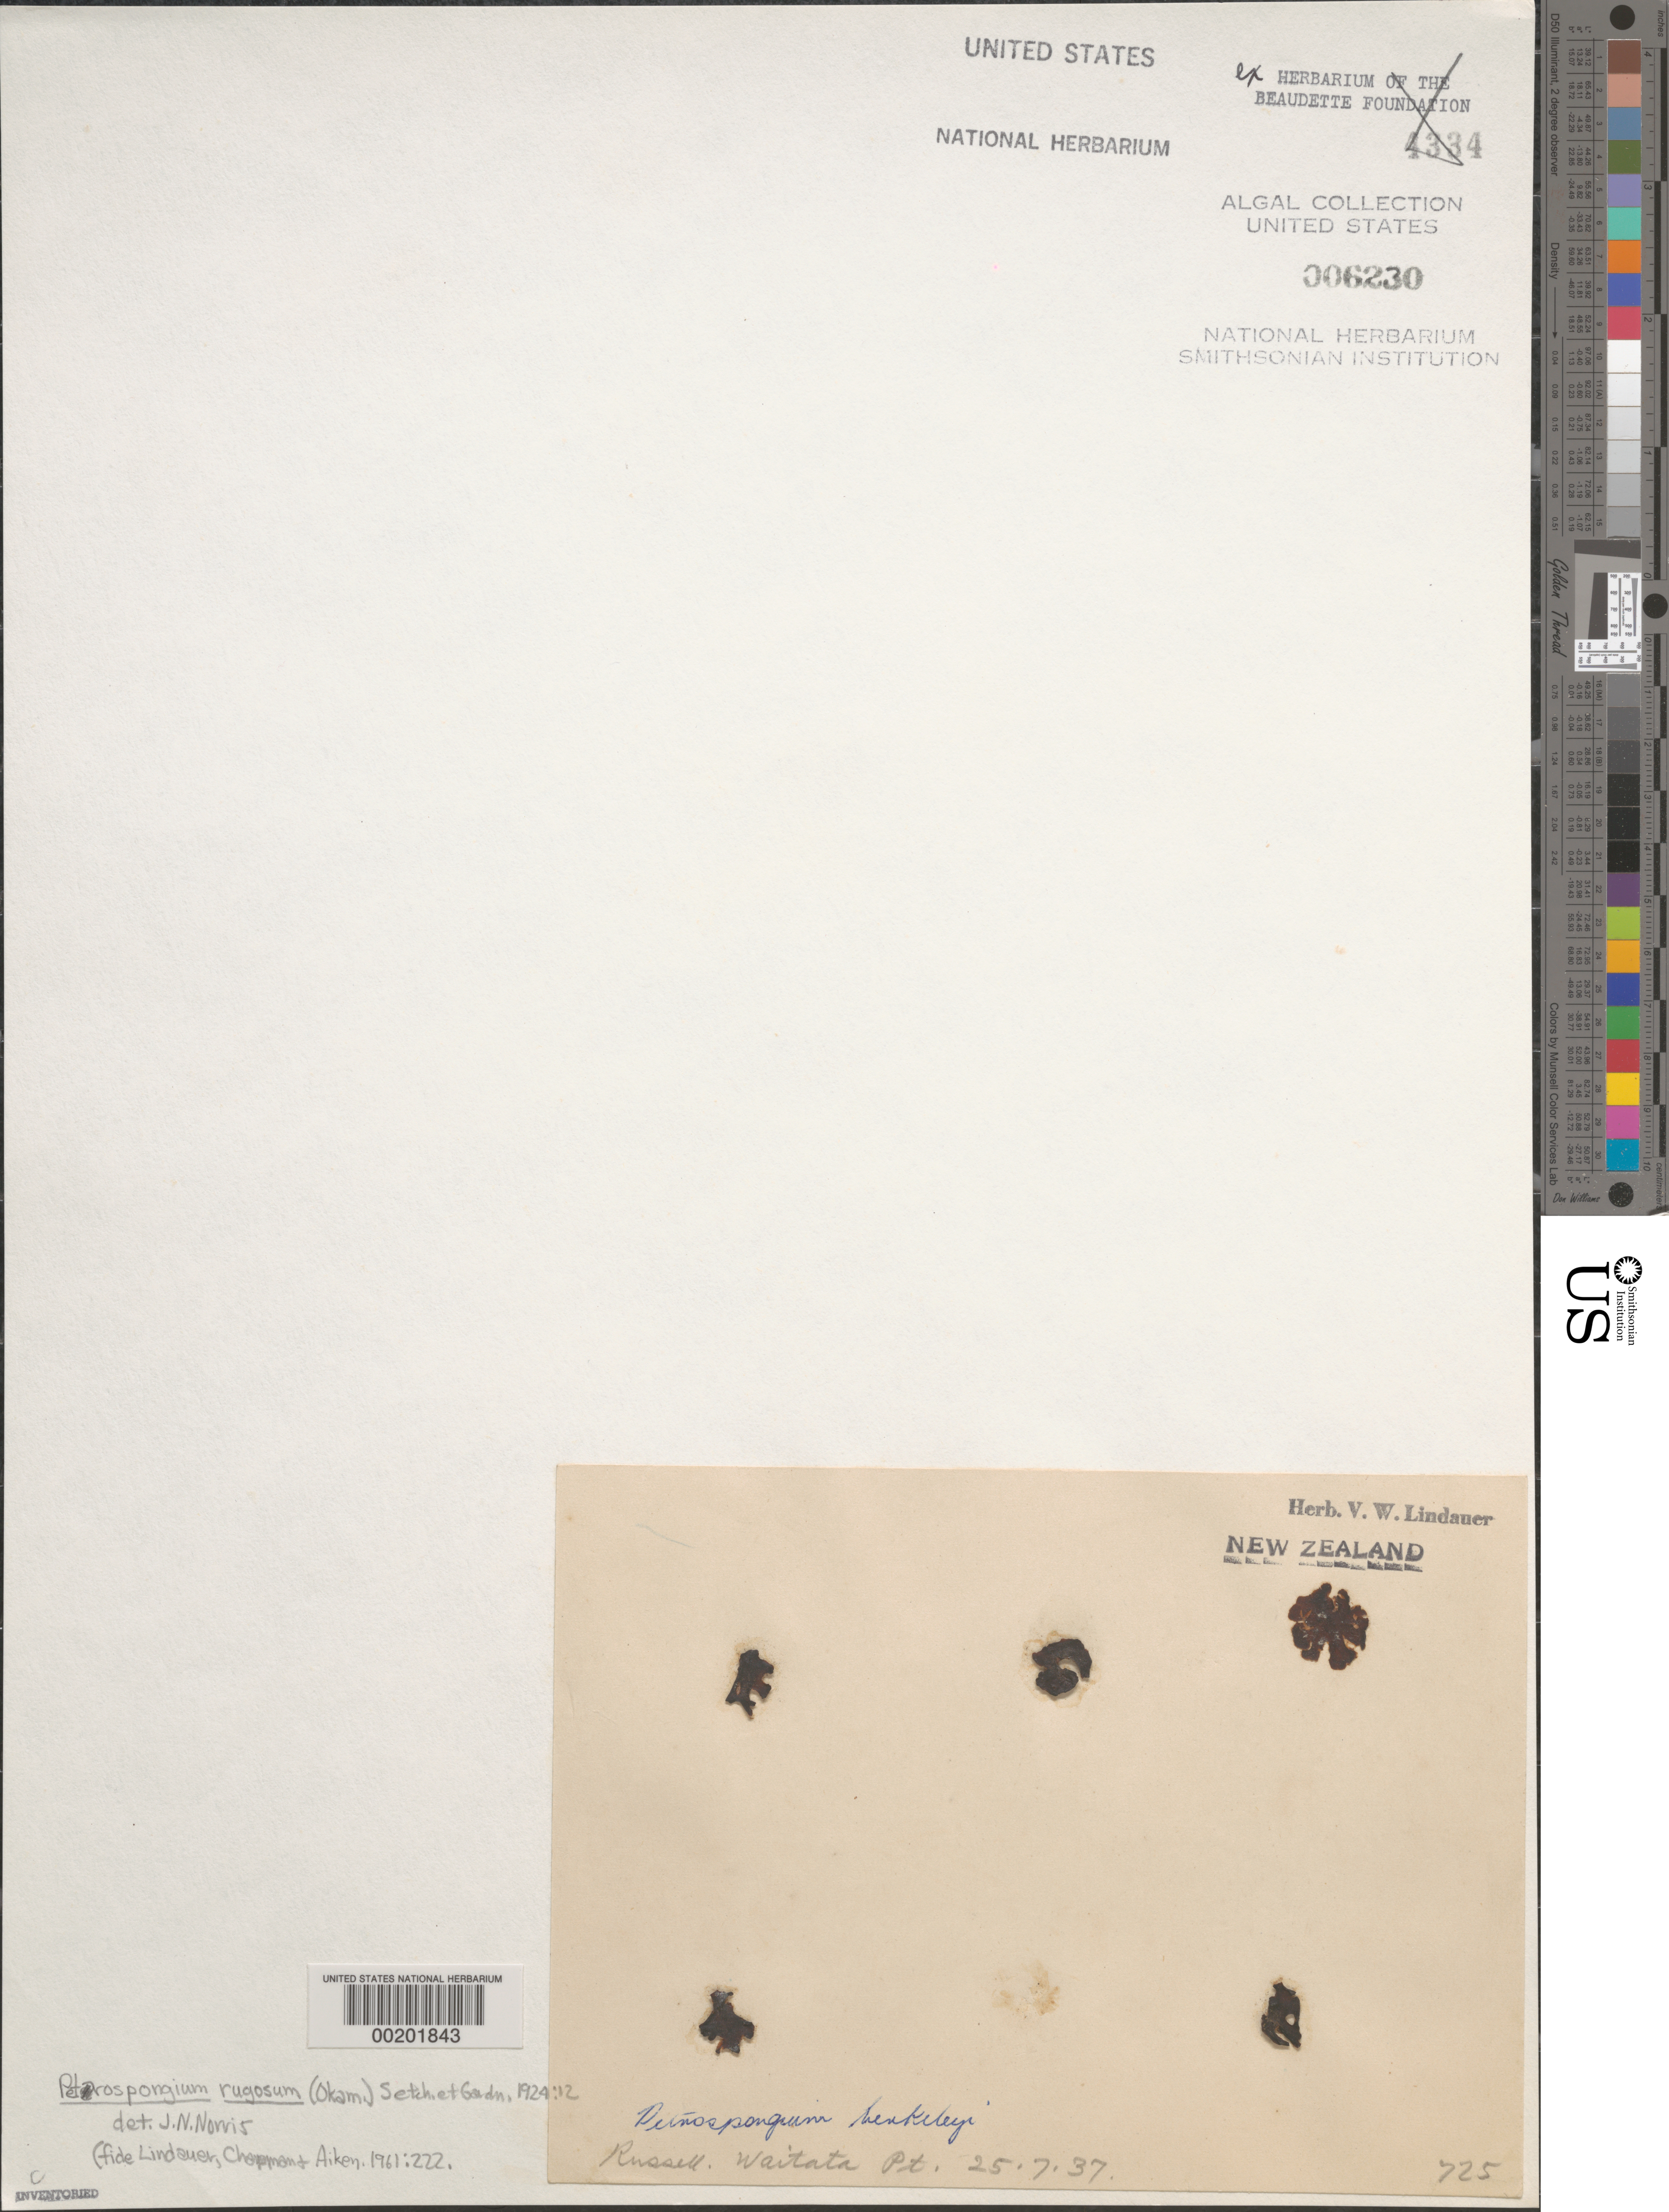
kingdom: Chromista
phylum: Ochrophyta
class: Phaeophyceae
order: Ectocarpales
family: Petrospongiaceae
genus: Petrospongium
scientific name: Petrospongium rugosum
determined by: Norris, James N.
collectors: V. Lindauer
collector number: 725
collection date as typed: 25 Jul 1937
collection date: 1937-07-25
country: New Zealand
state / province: Northland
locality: Waitata point, russell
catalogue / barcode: US 6230